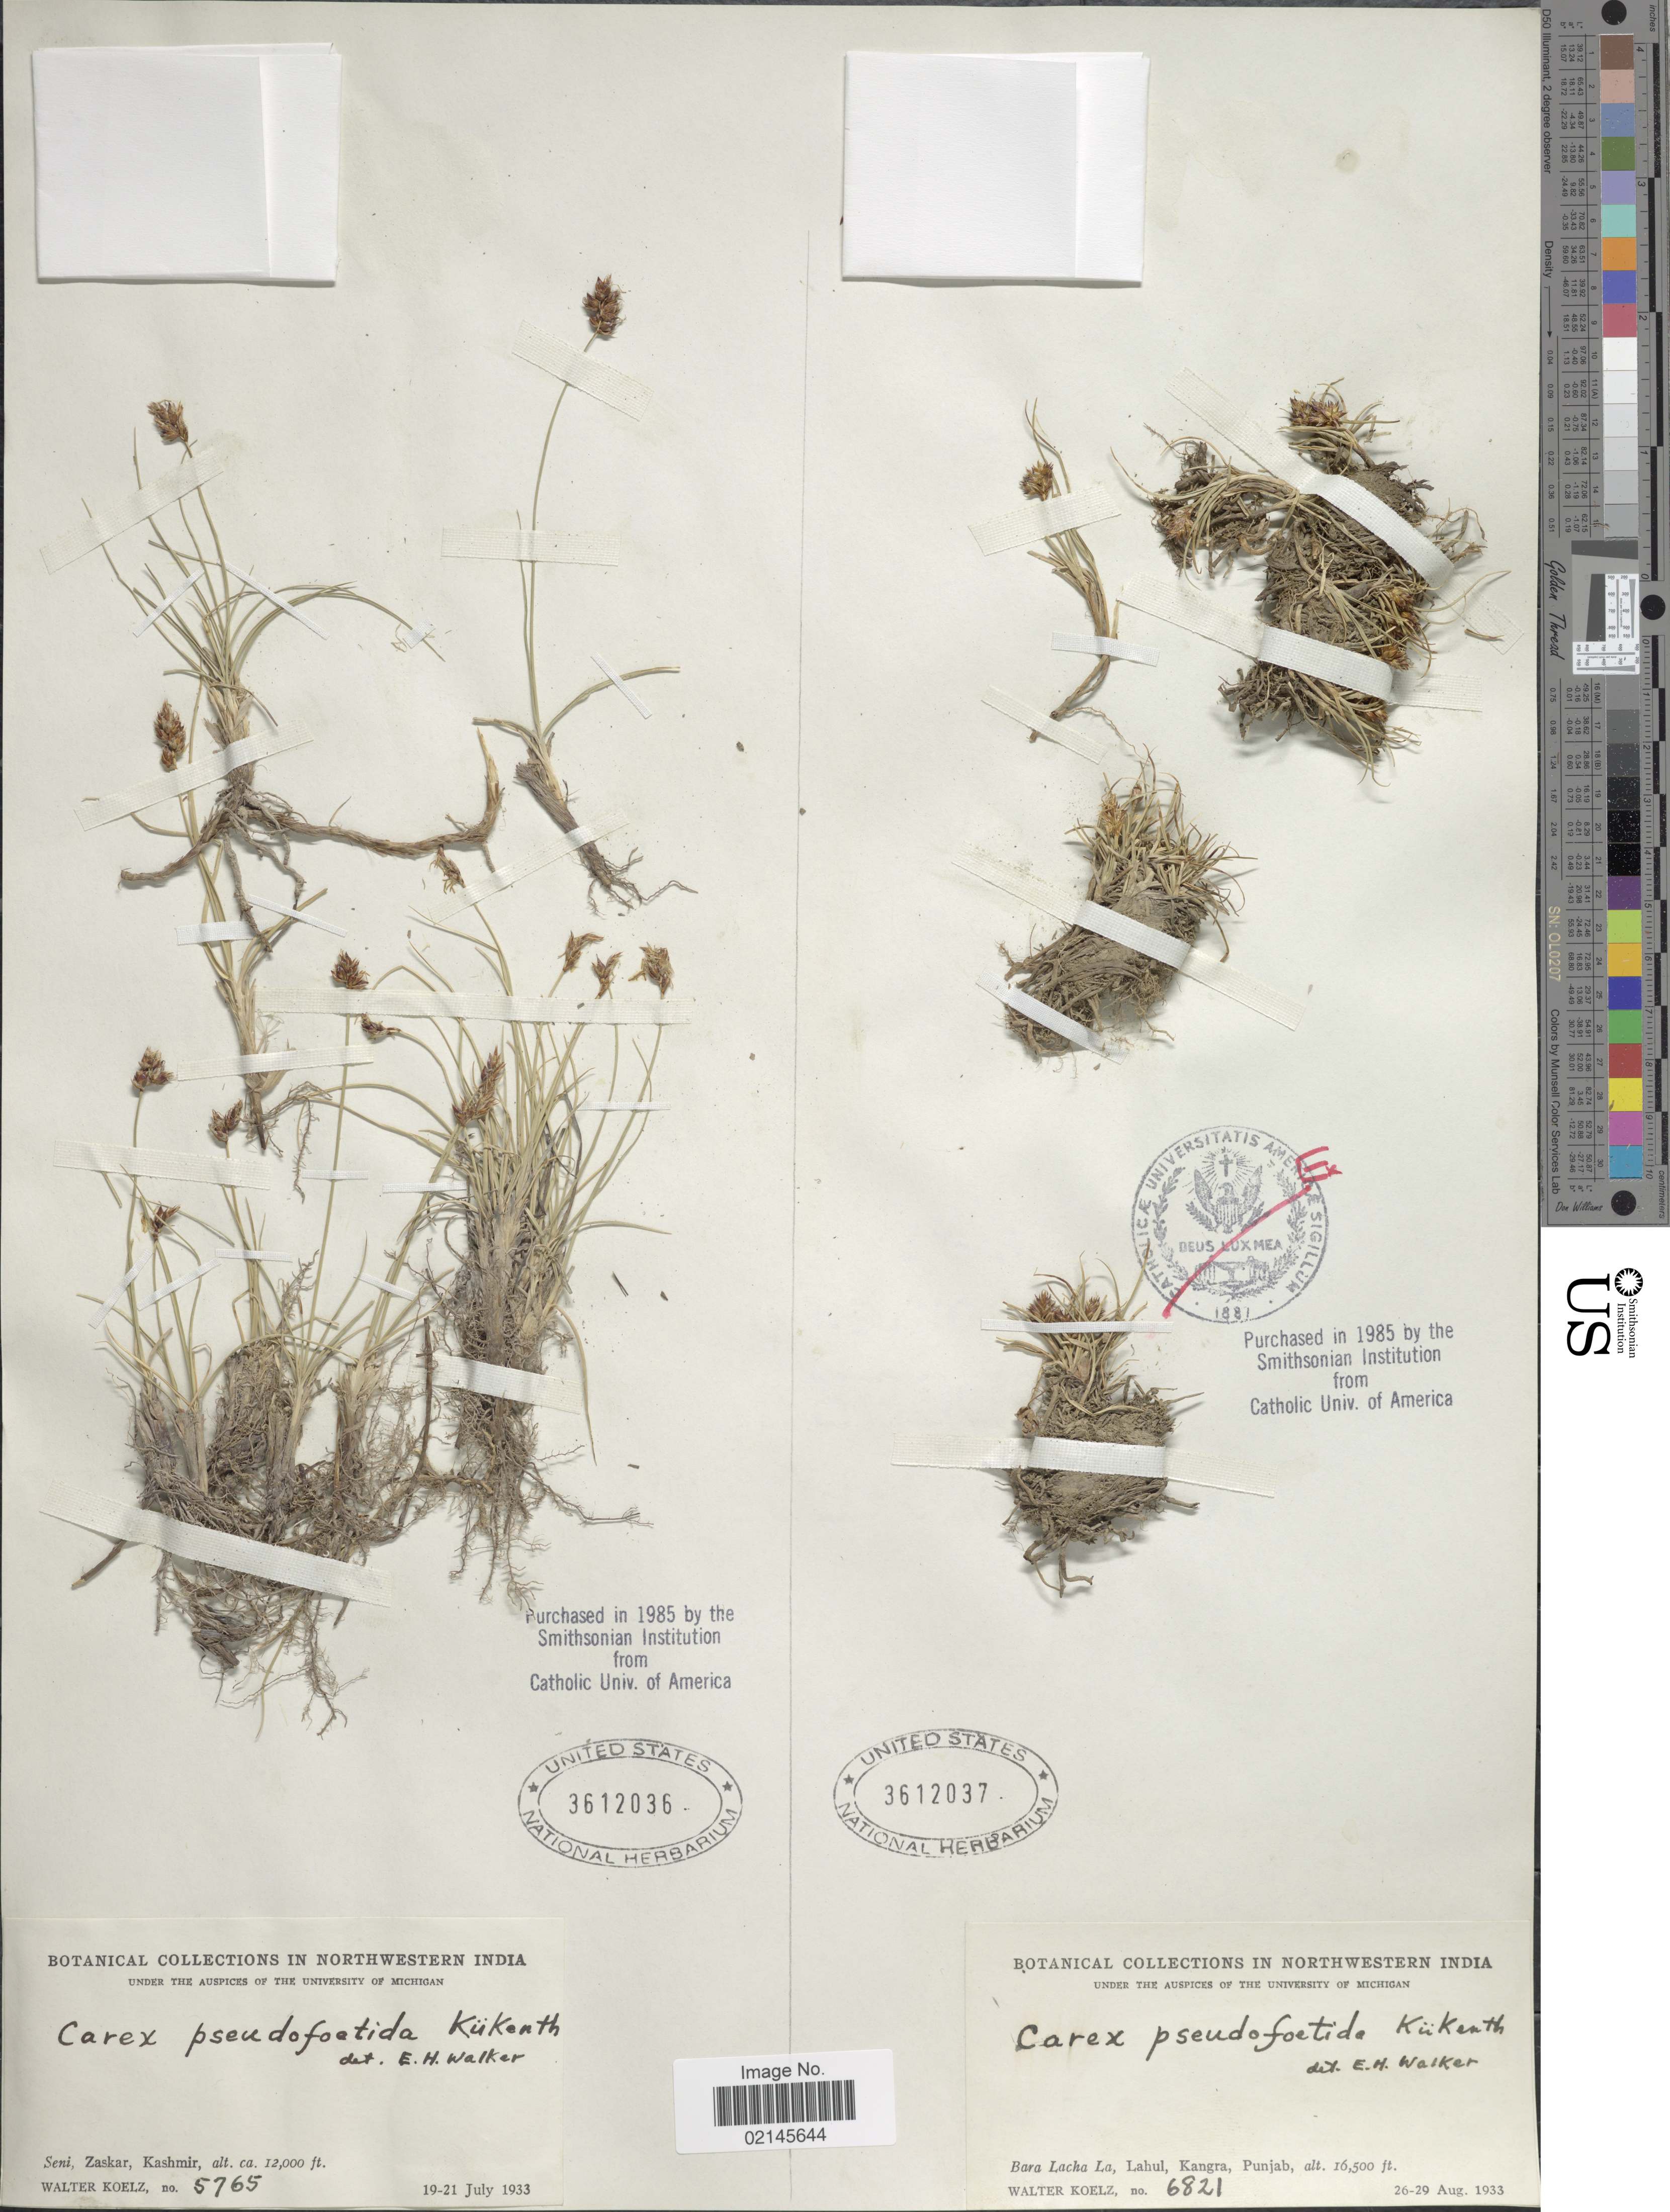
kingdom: Plantae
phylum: Tracheophyta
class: Liliopsida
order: Poales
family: Cyperaceae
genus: Carex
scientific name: Carex pseudofoetida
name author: Kük.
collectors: W. N. Koelz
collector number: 5765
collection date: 1933-07-19/1933-07-21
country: India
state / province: Jammu and Kashmir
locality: Northwestern India, Seni, Zaskar, Kashmir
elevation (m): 3658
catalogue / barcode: US 3612036